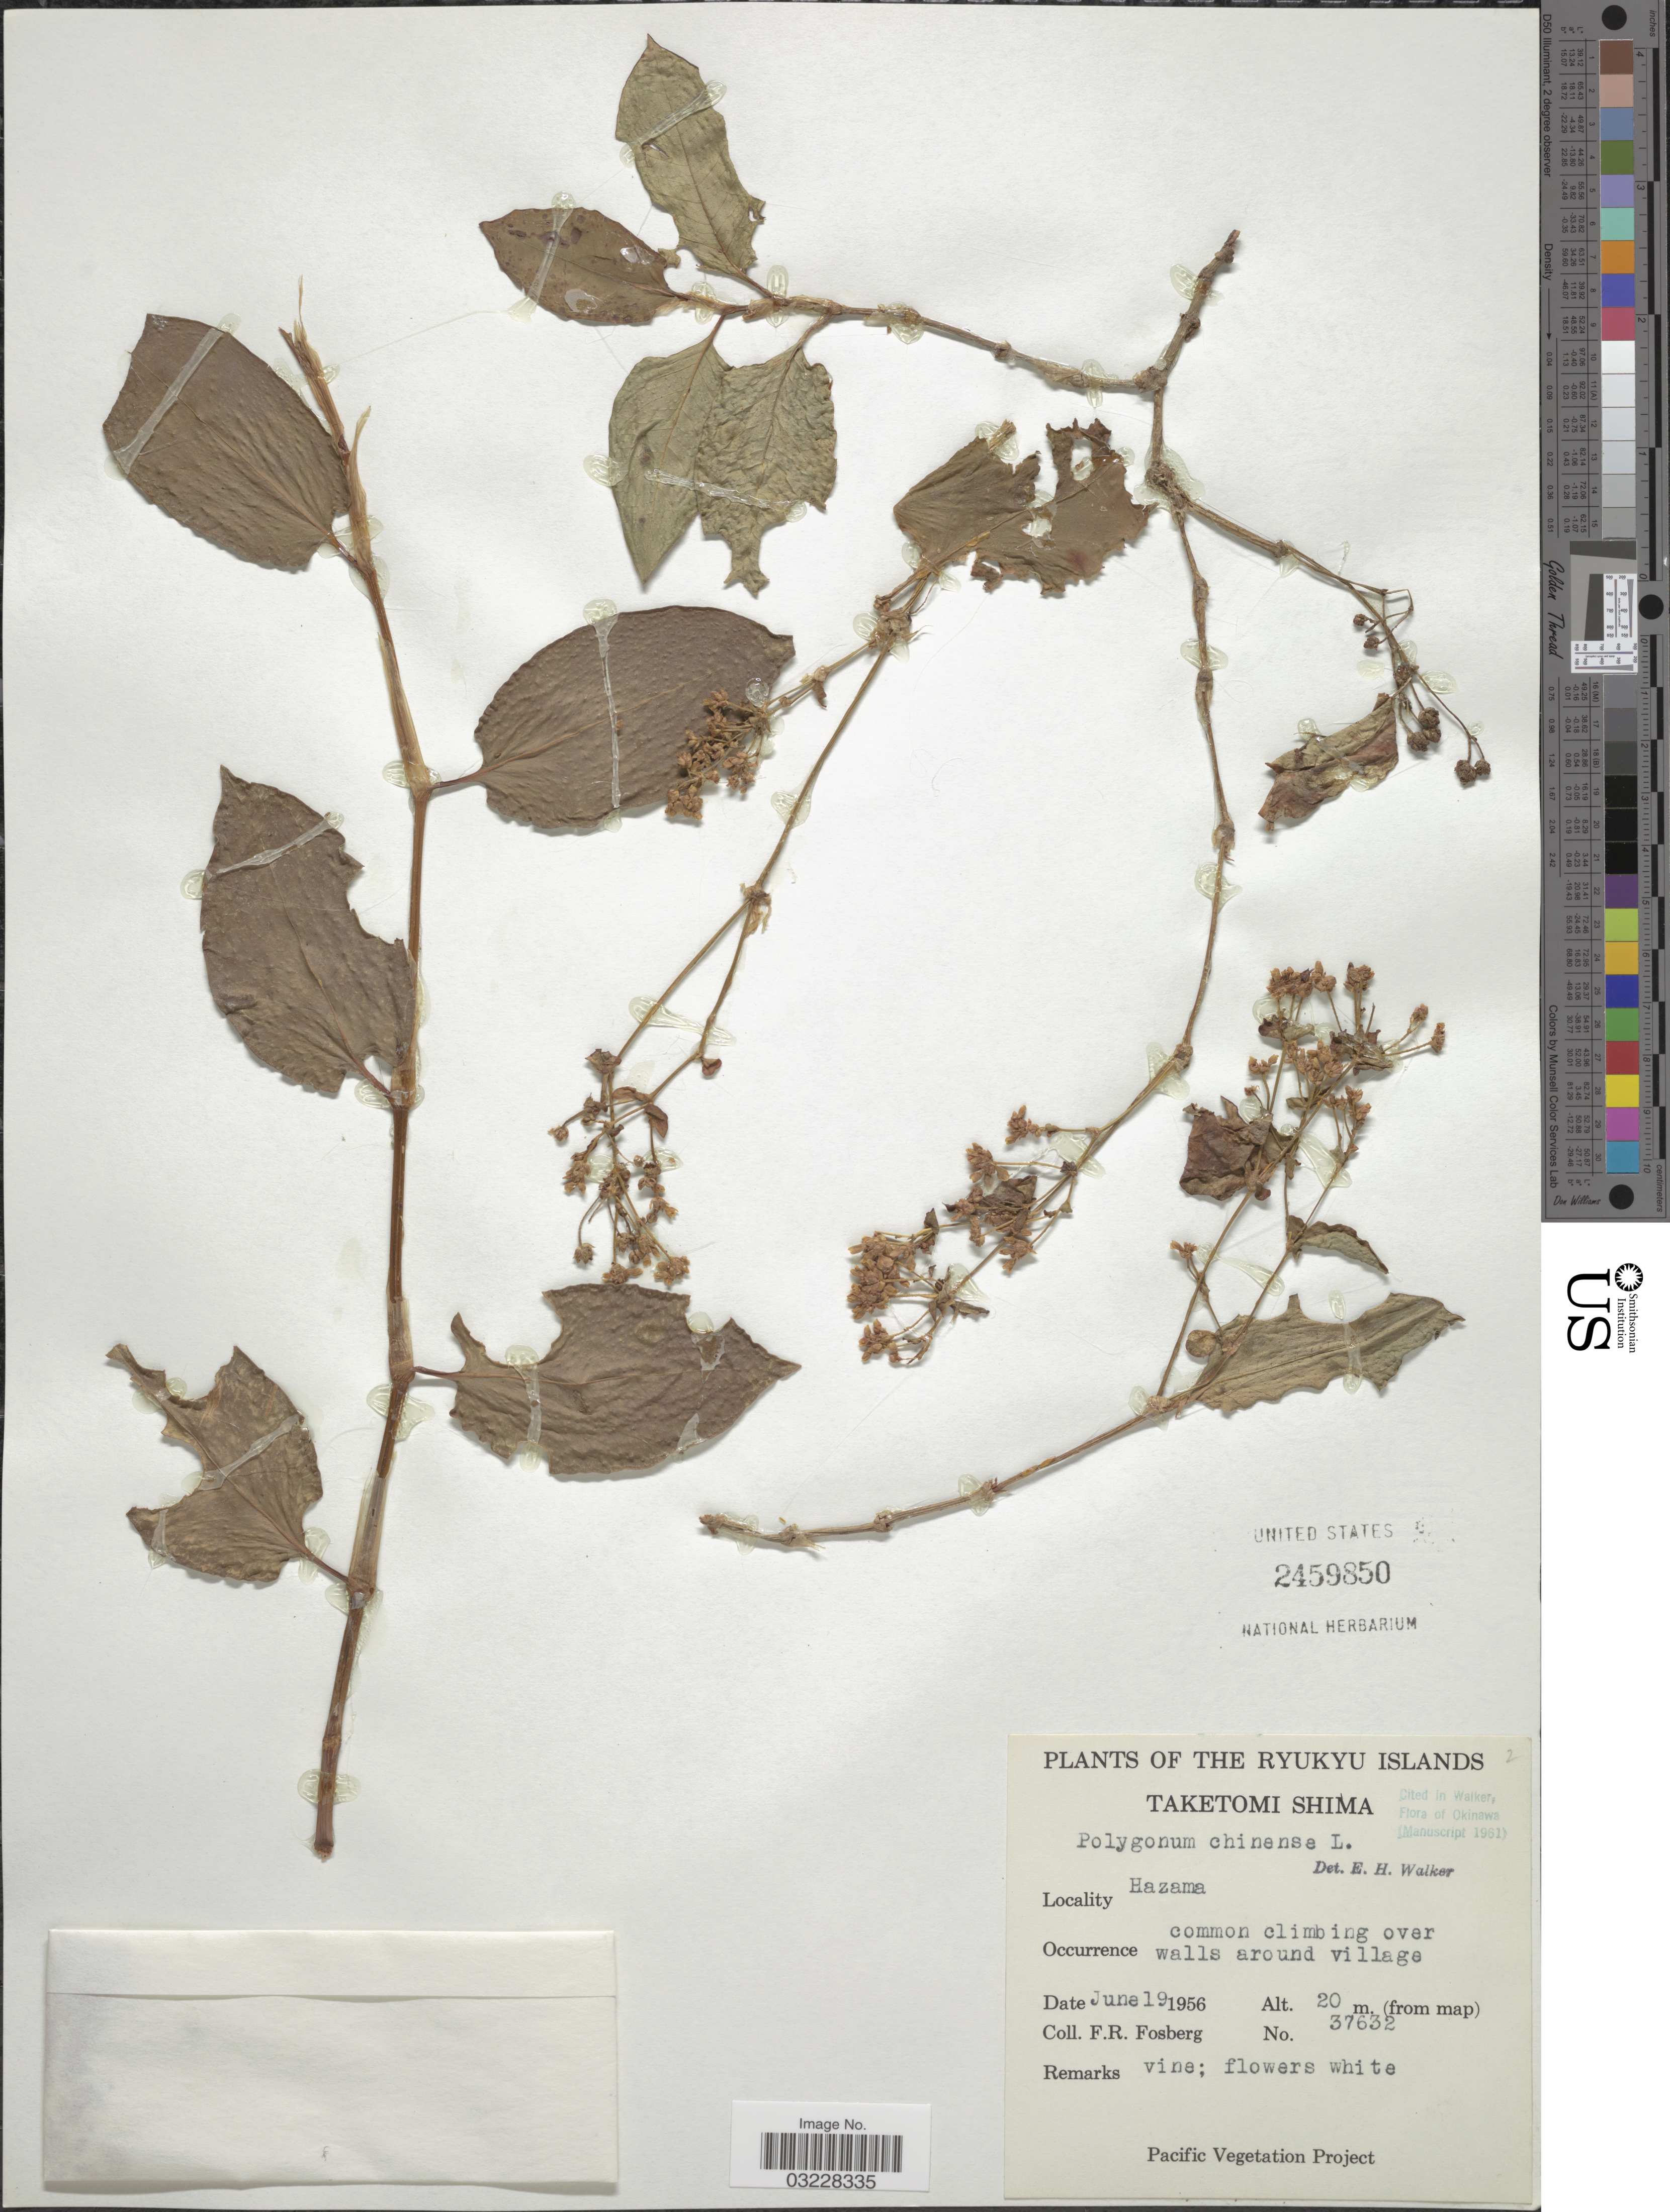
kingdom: Plantae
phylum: Tracheophyta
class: Magnoliopsida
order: Caryophyllales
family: Polygonaceae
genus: Polygonum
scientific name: Polygonum chinense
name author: L.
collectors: F. R. Fosberg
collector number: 37632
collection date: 1956-06-19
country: Japan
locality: The Ryukyu Islands. Taketomi Shima. Hazama.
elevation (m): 20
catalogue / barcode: US 2459850